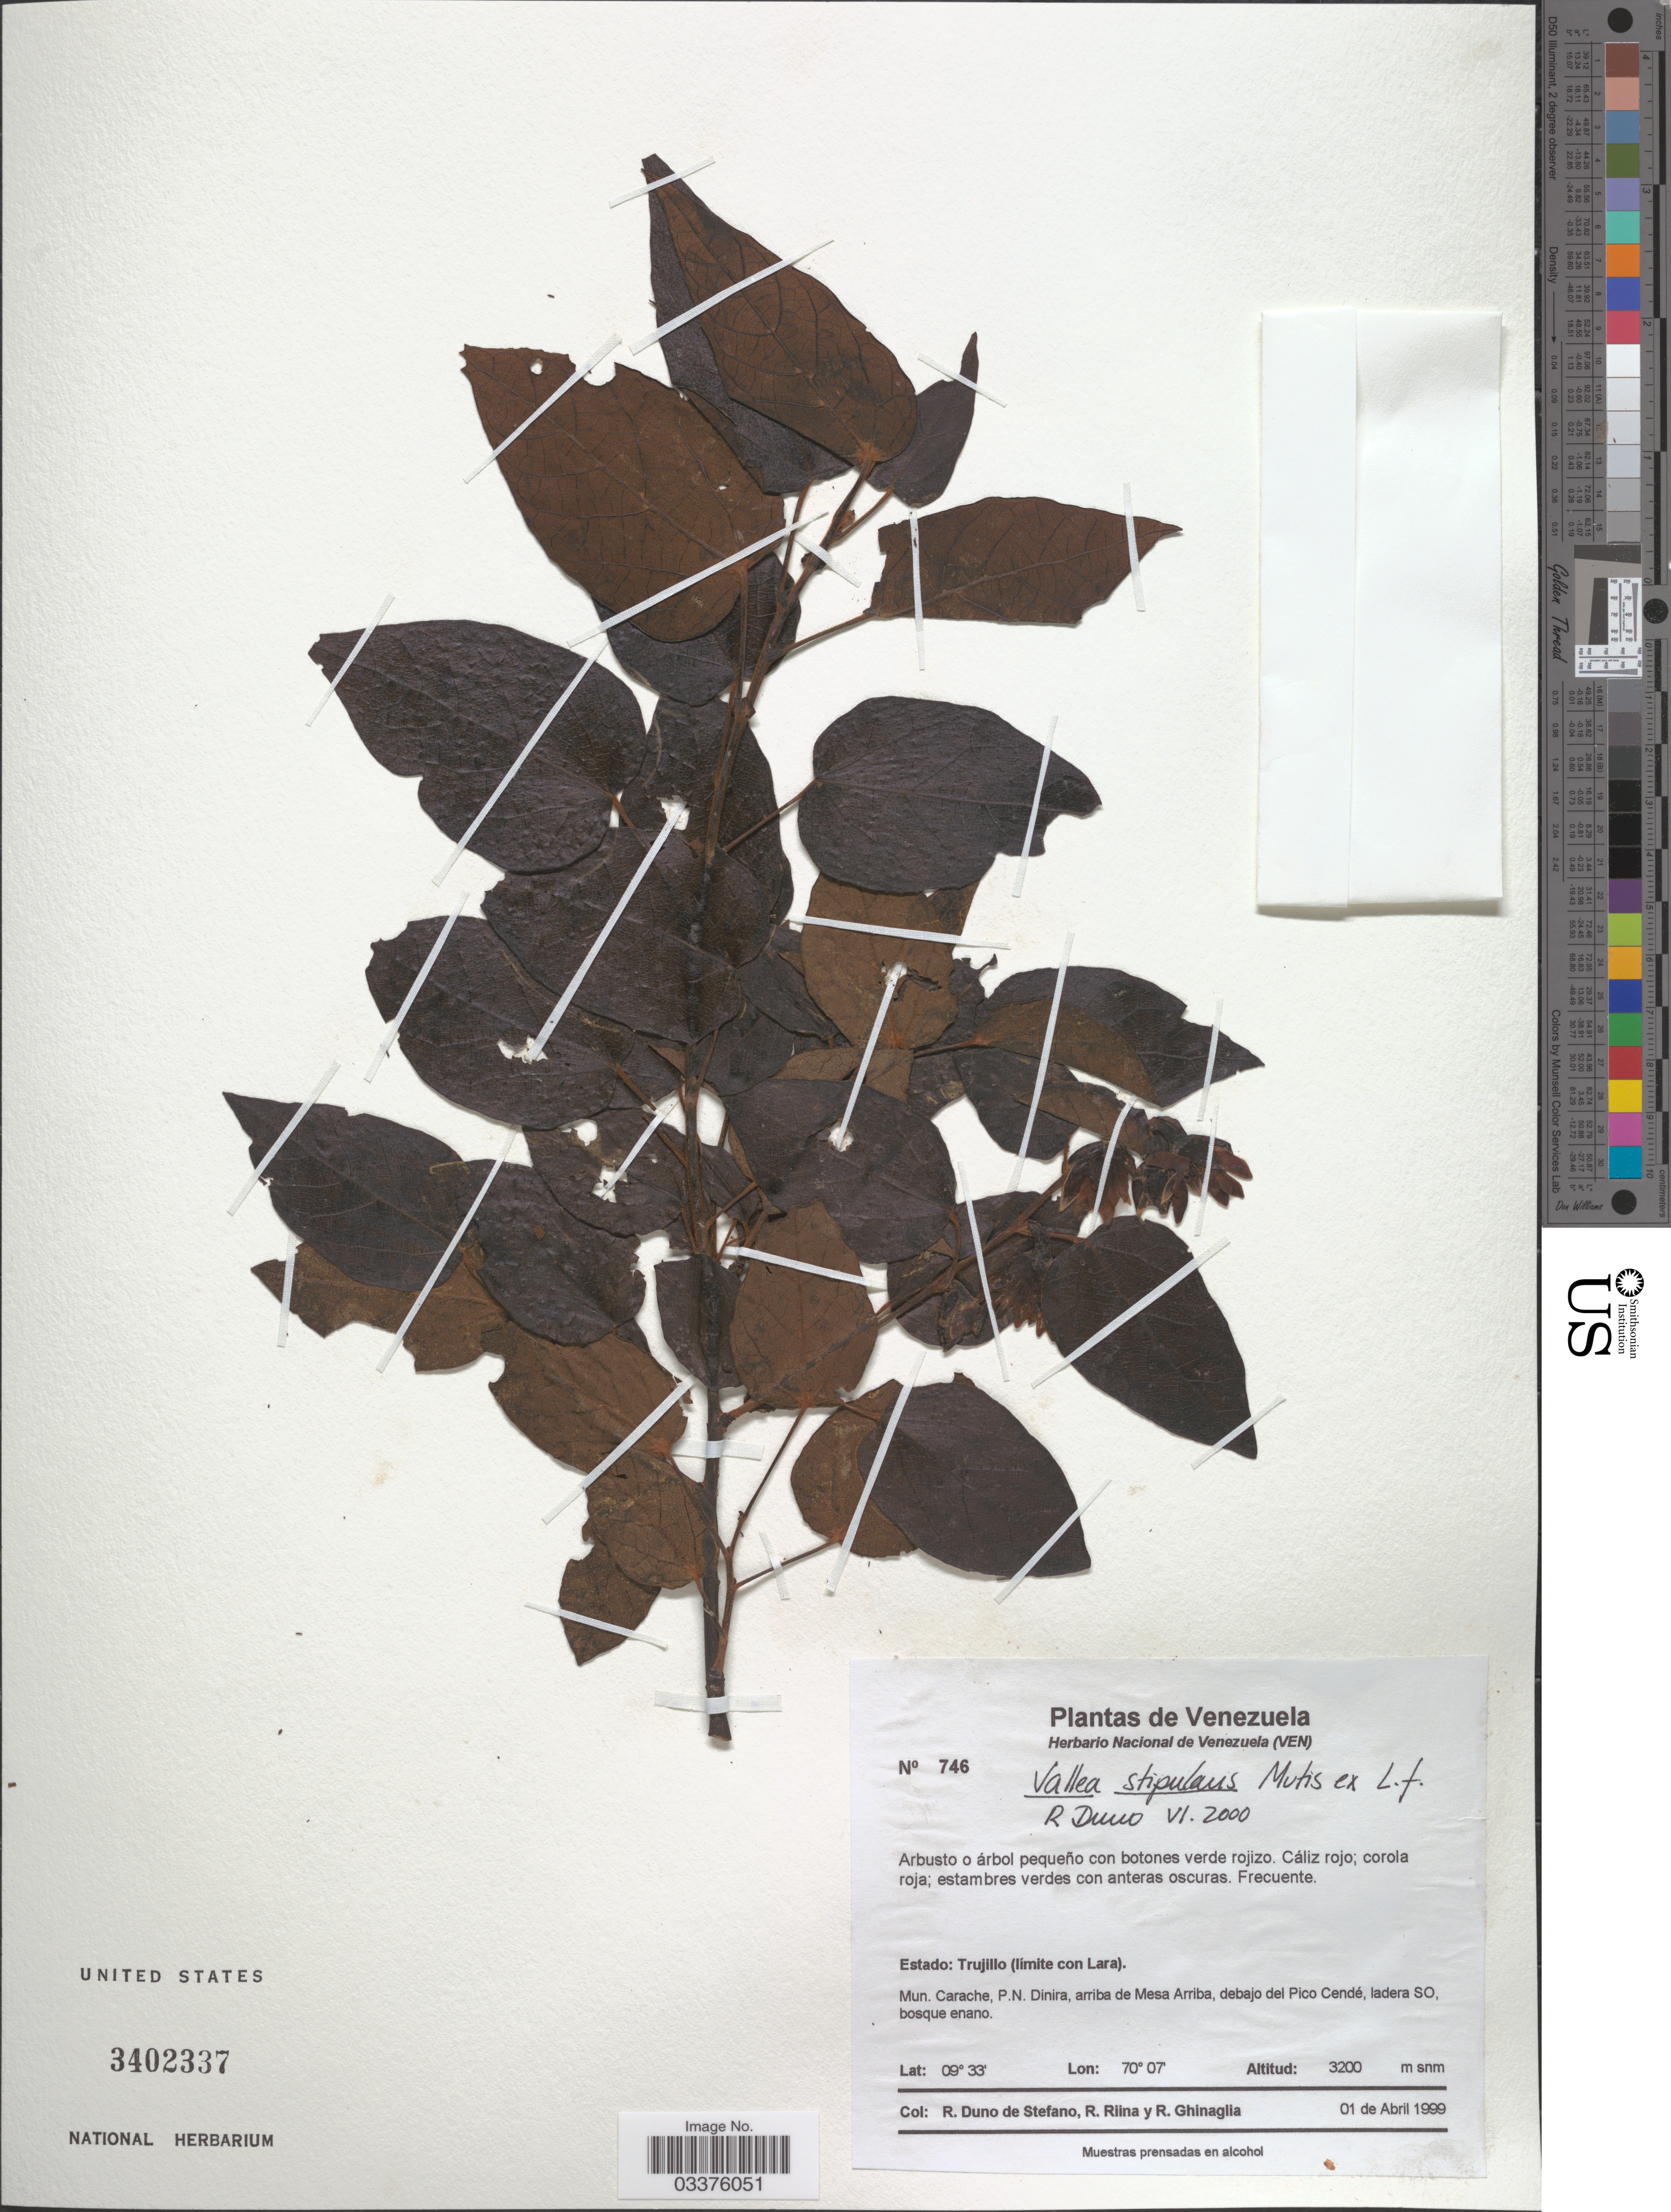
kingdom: Plantae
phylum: Tracheophyta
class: Magnoliopsida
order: Oxalidales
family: Elaeocarpaceae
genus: Vallea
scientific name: Vallea stipularis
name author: L. f.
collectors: R. Duno de Stefano, R. Riina & R. Ghinaglia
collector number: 746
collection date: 1999-04-01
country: Venezuela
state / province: Trujillo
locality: Estado: Trujillo (límite con Lara). Mun. Carache, P.N. Dinira, arriba de Mesa Arriba, debajo del Pico Cendé, ladera SO.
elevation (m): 3200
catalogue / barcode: US 3402337